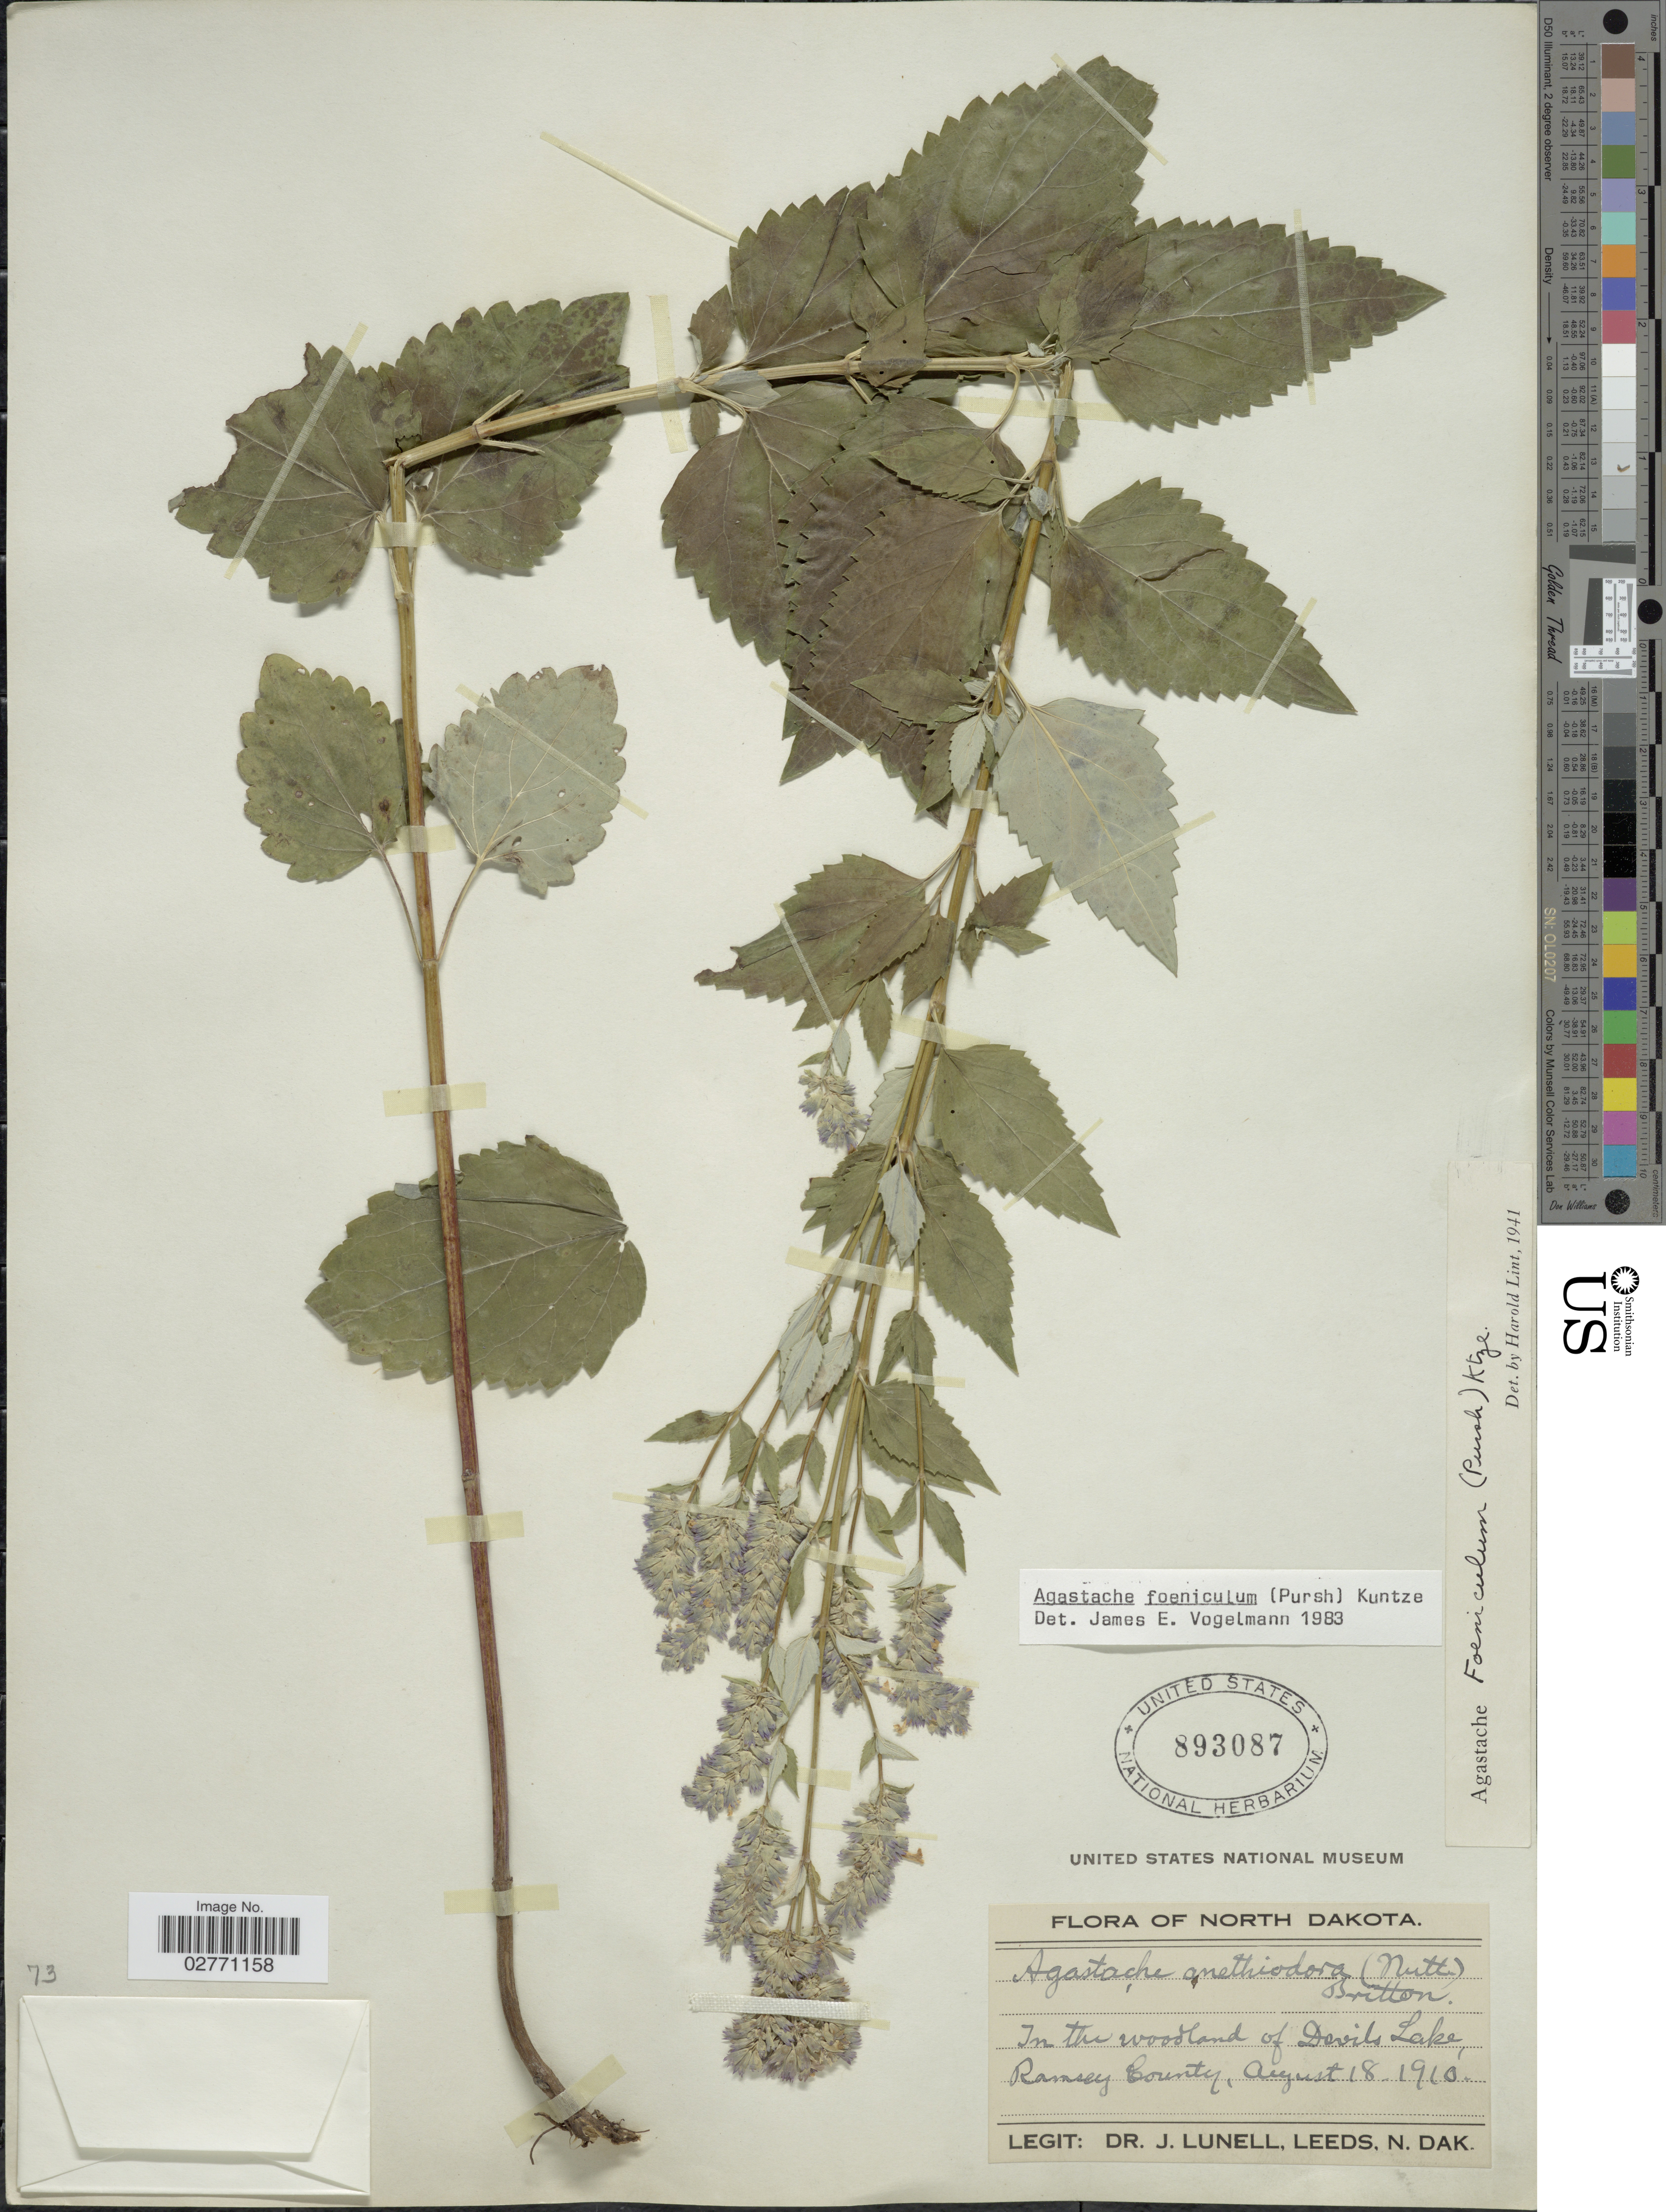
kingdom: Plantae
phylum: Tracheophyta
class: Magnoliopsida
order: Lamiales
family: Lamiaceae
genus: Agastache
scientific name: Agastache foeniculum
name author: (Pursh) Kuntze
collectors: J. Lunell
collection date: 1910-08-18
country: United States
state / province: North Dakota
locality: In the woodland of Devils Lake, Ramsey County.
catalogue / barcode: US 893087